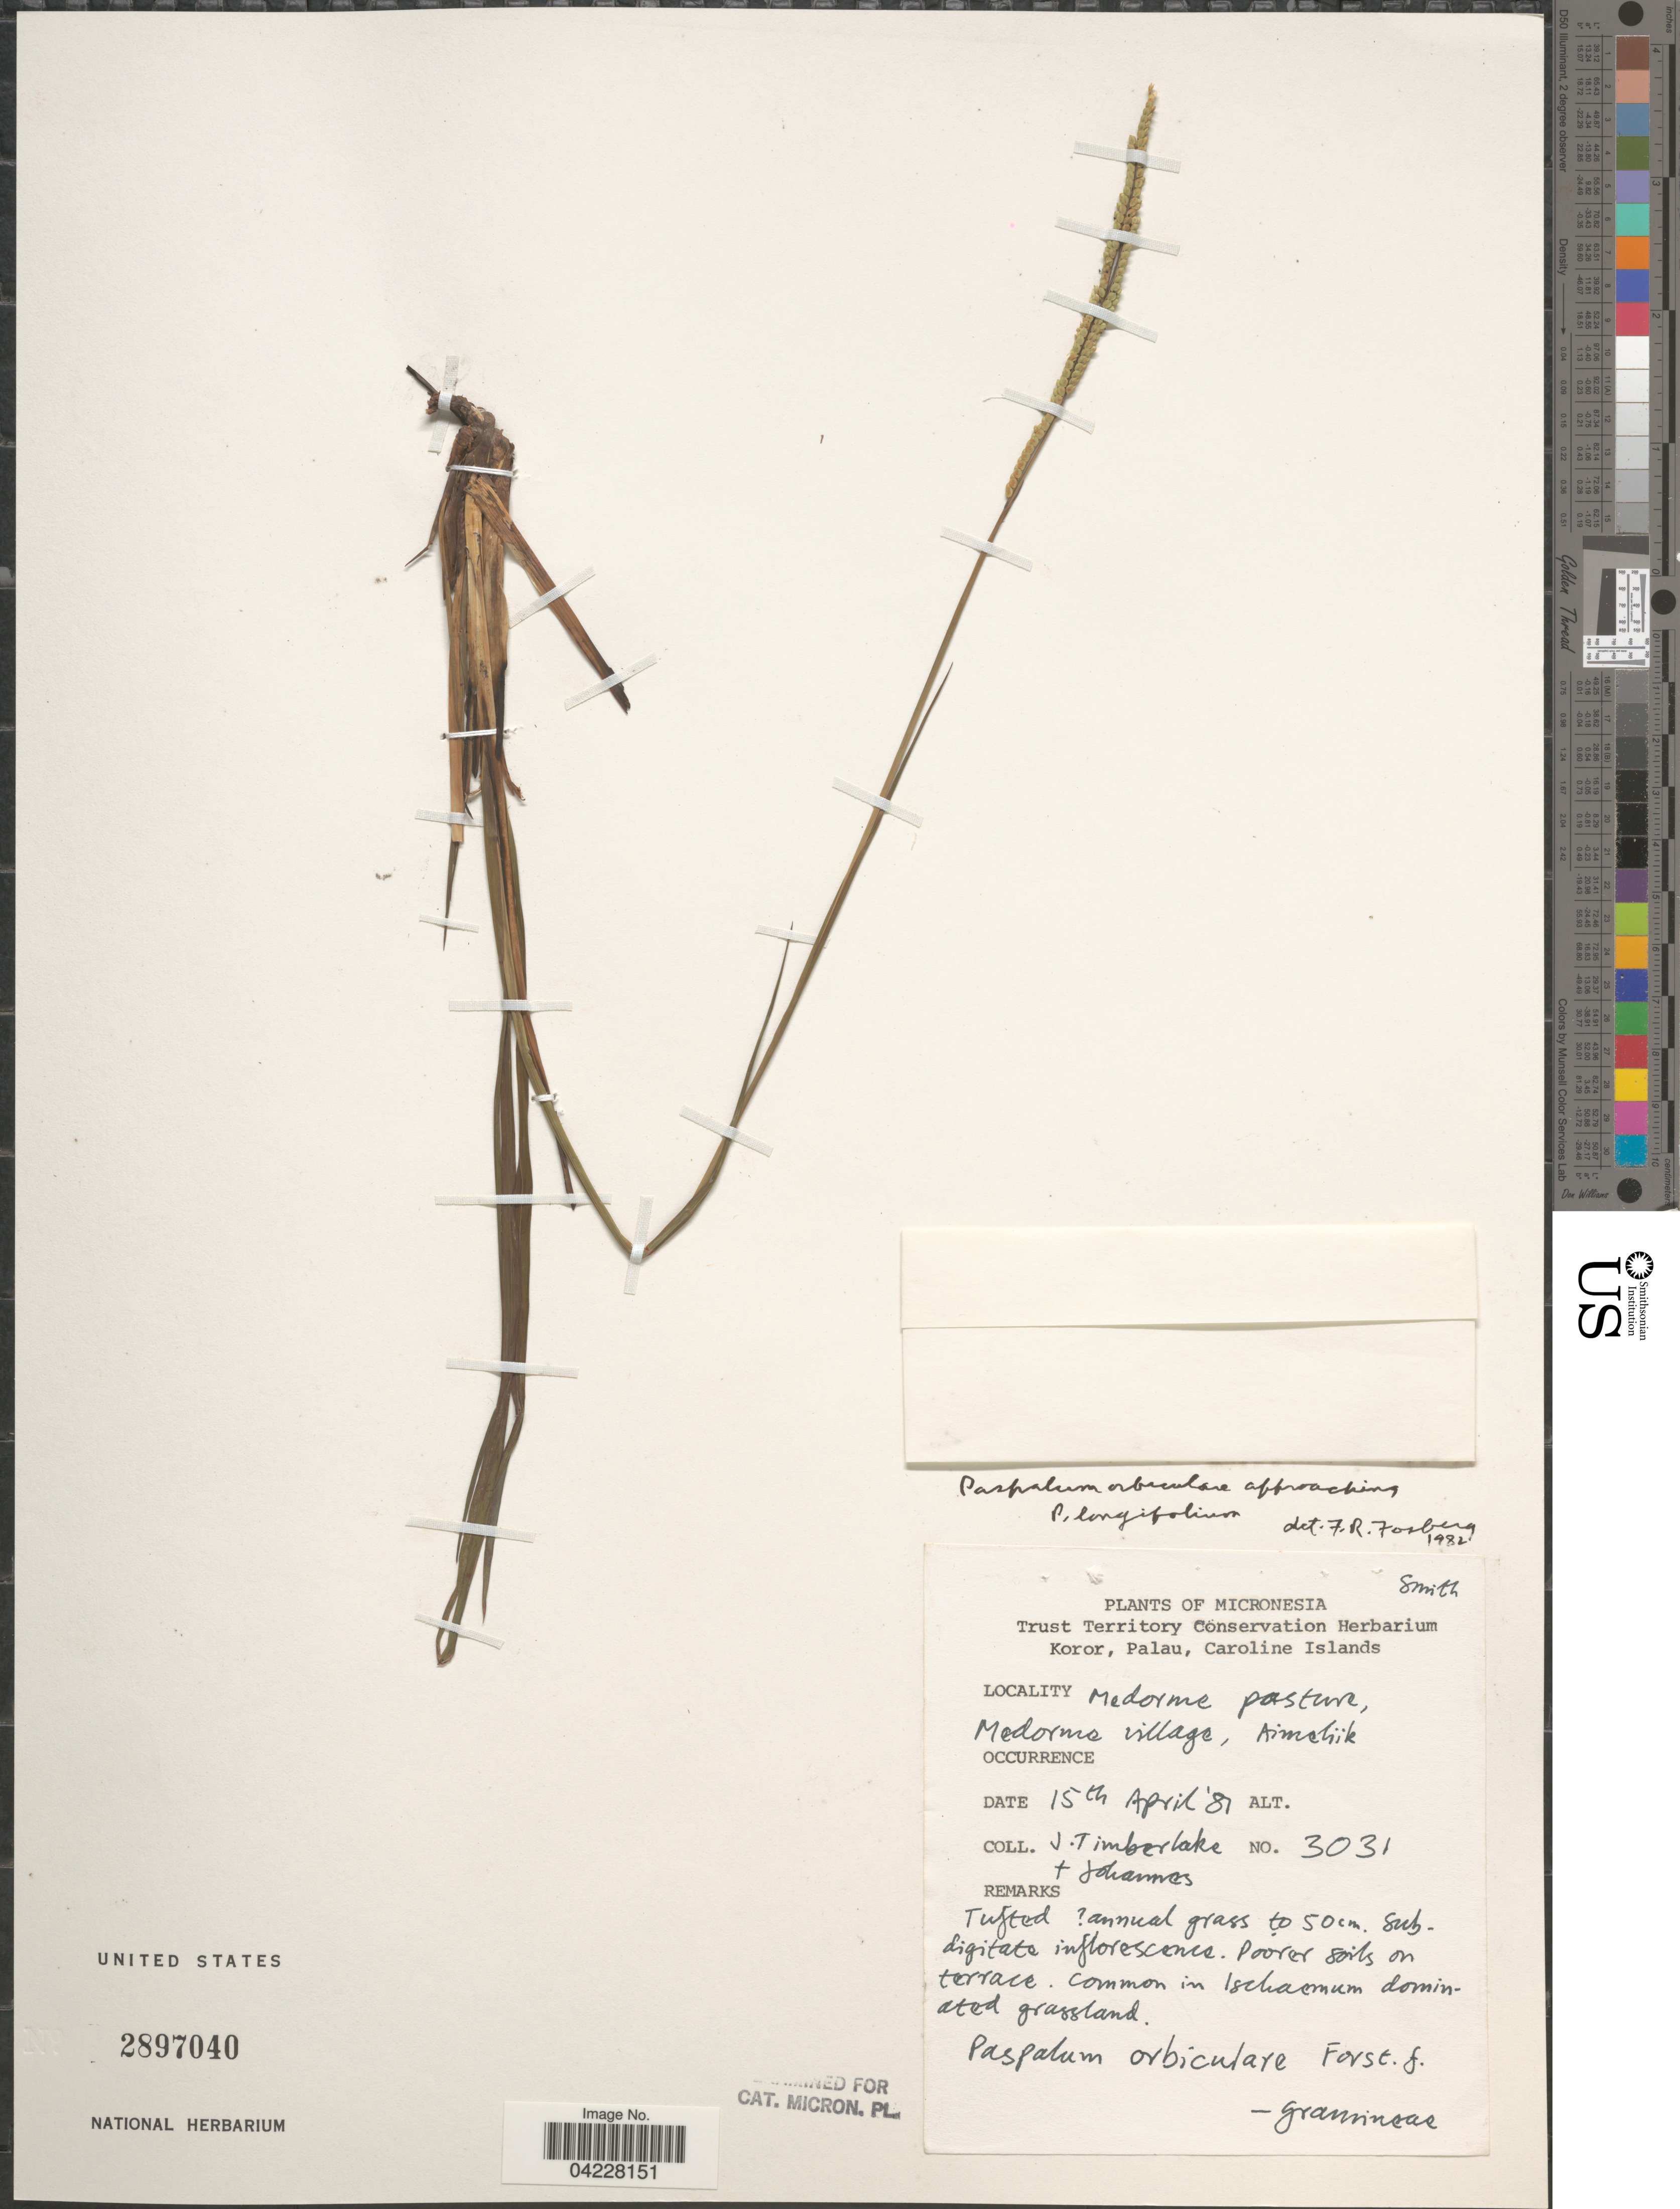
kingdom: Plantae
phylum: Tracheophyta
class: Liliopsida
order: Poales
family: Poaceae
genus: Paspalum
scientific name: Paspalum orbiculare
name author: G. Forst.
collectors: J. Timberlake & -. Johannes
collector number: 3031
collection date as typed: Transcribed d/m/y: 15/4/81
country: Palau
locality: Medorme pasture, Medorme village, Aimeliik.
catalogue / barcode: US 2897040